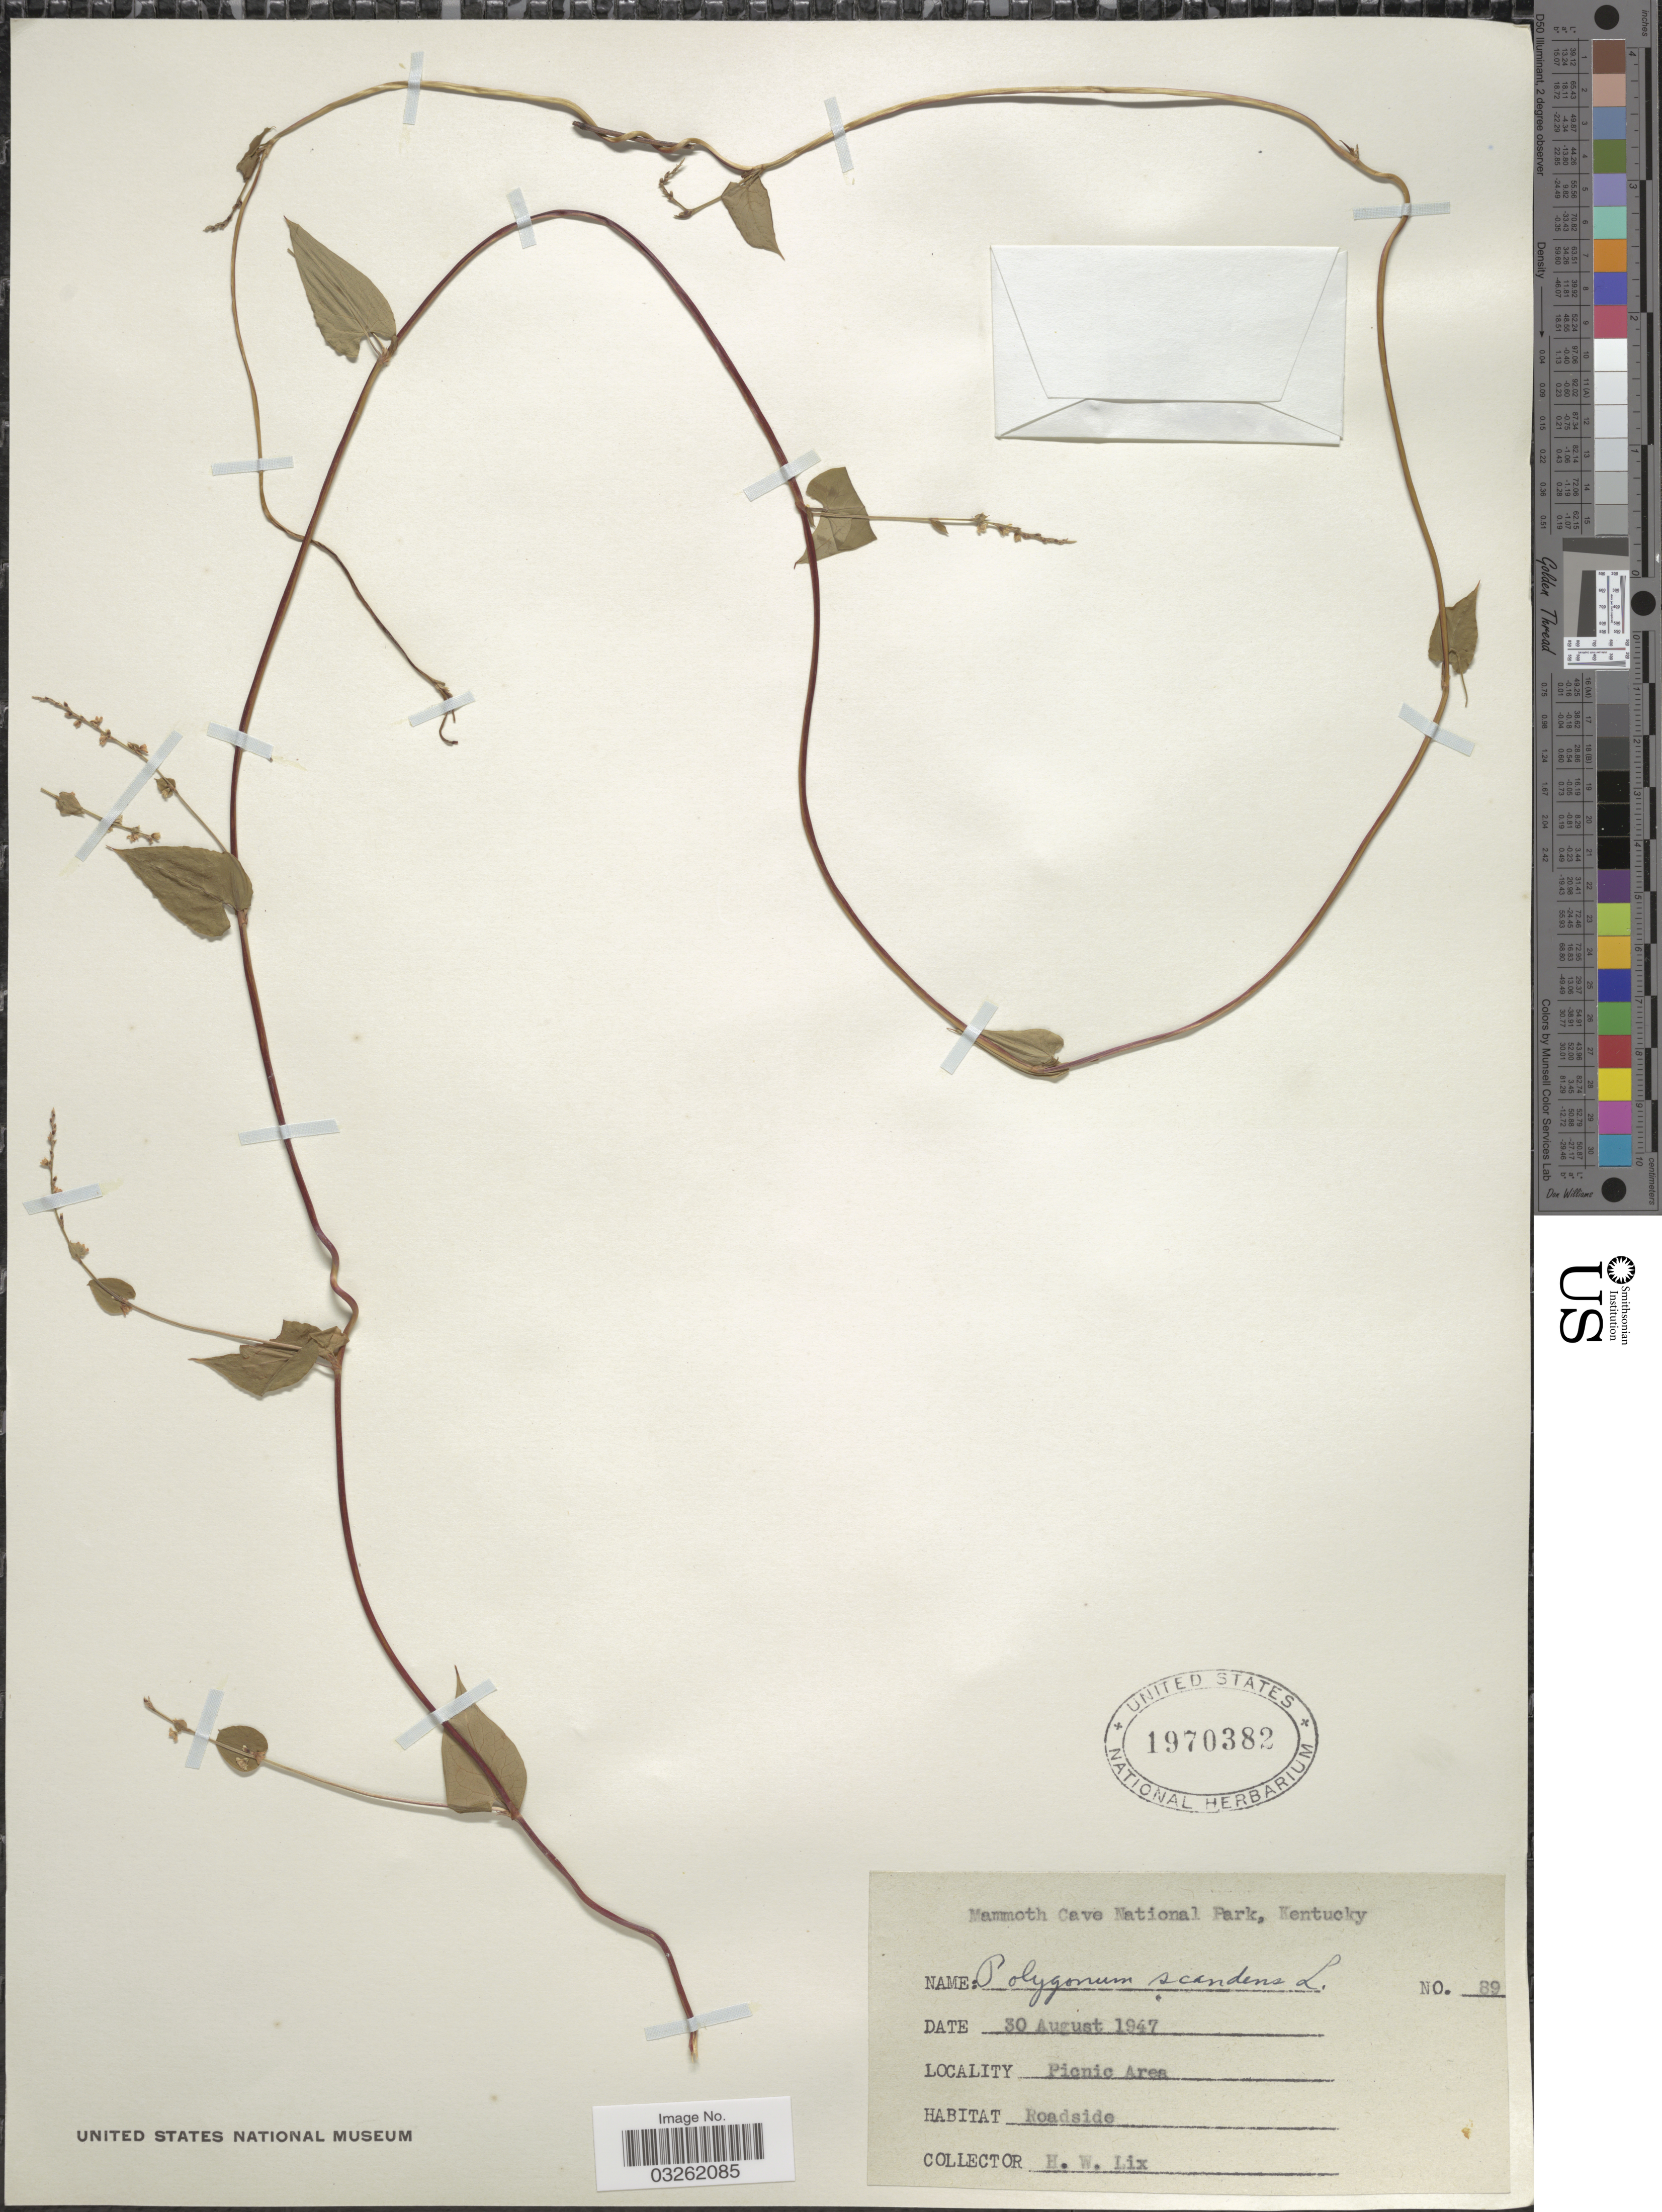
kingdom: Plantae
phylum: Tracheophyta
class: Magnoliopsida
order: Caryophyllales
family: Polygonaceae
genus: Fallopia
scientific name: Fallopia scandens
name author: (L.) Holub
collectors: H. W. Lix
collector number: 89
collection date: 1947-08-30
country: United States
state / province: Kentucky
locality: Mammoth Cave National Park. Picnic Area.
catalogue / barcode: US 1970382